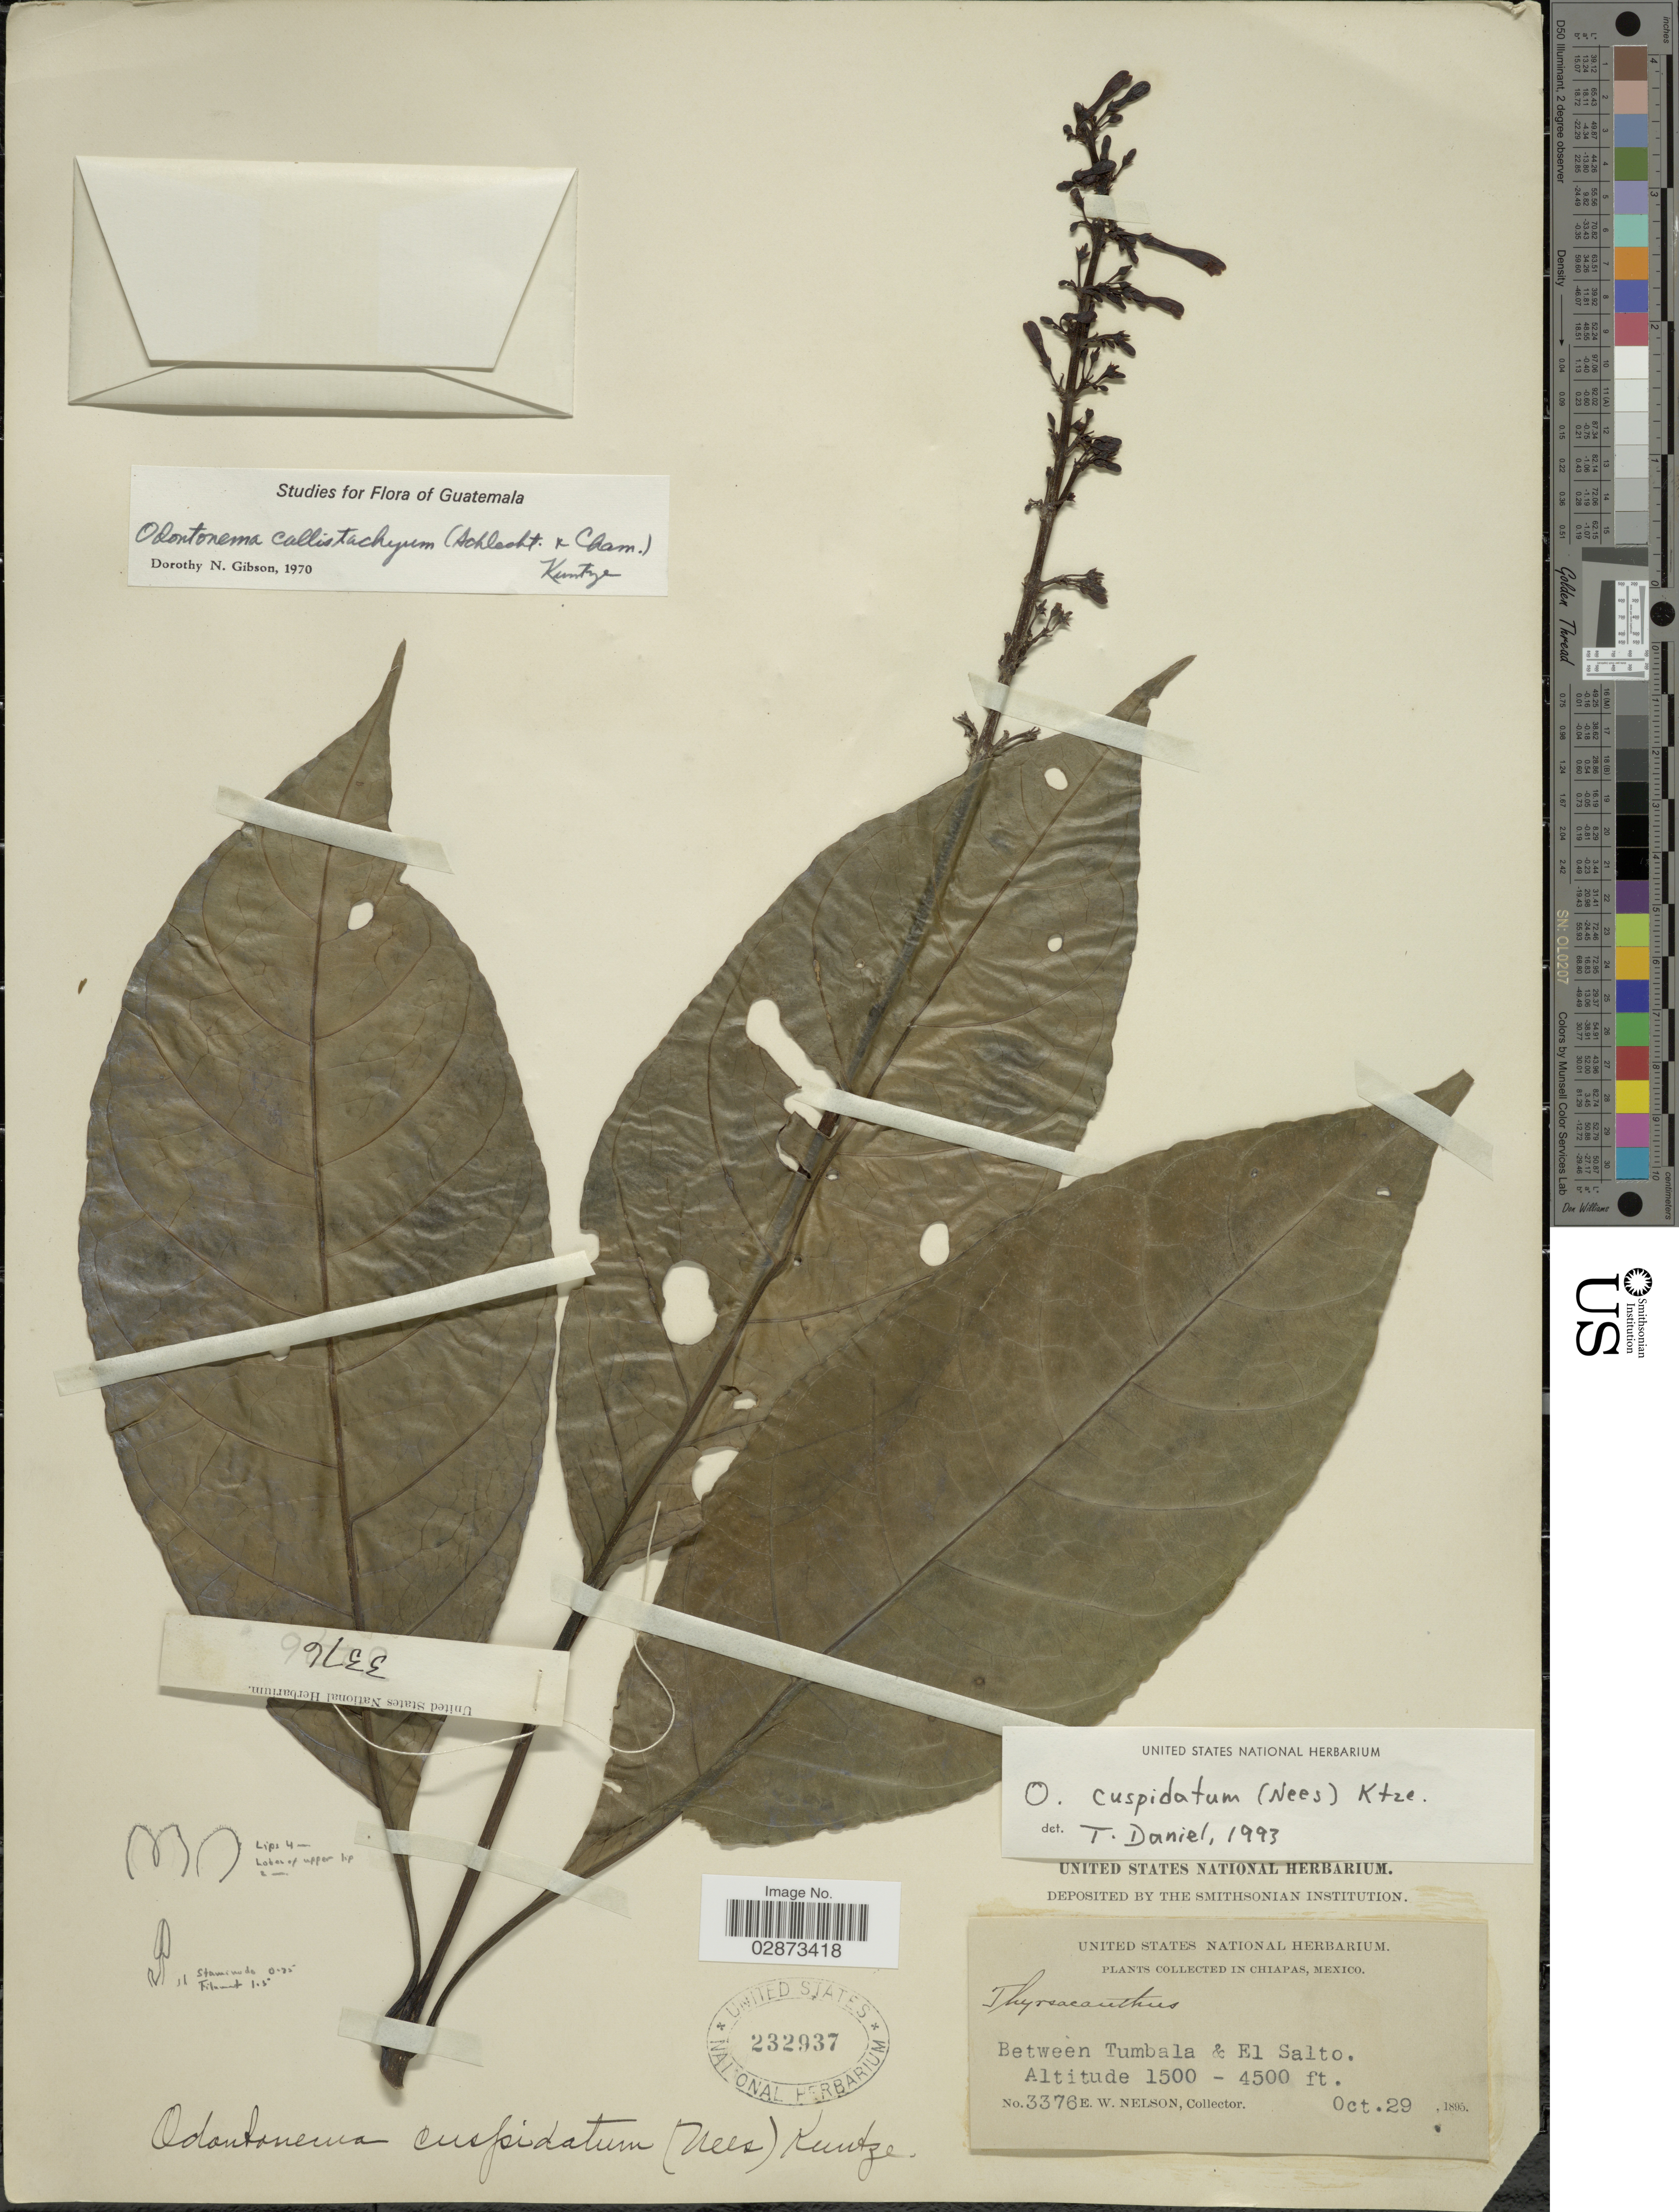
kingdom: Plantae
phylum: Tracheophyta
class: Magnoliopsida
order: Lamiales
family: Acanthaceae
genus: Odontonema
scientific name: Odontonema cuspidatum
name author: (Nees) Kuntze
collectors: E. W. Nelson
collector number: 3376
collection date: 1895-10-29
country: Mexico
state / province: Chiapas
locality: Between Tumbala & El Salto.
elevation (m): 457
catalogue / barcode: US 232937